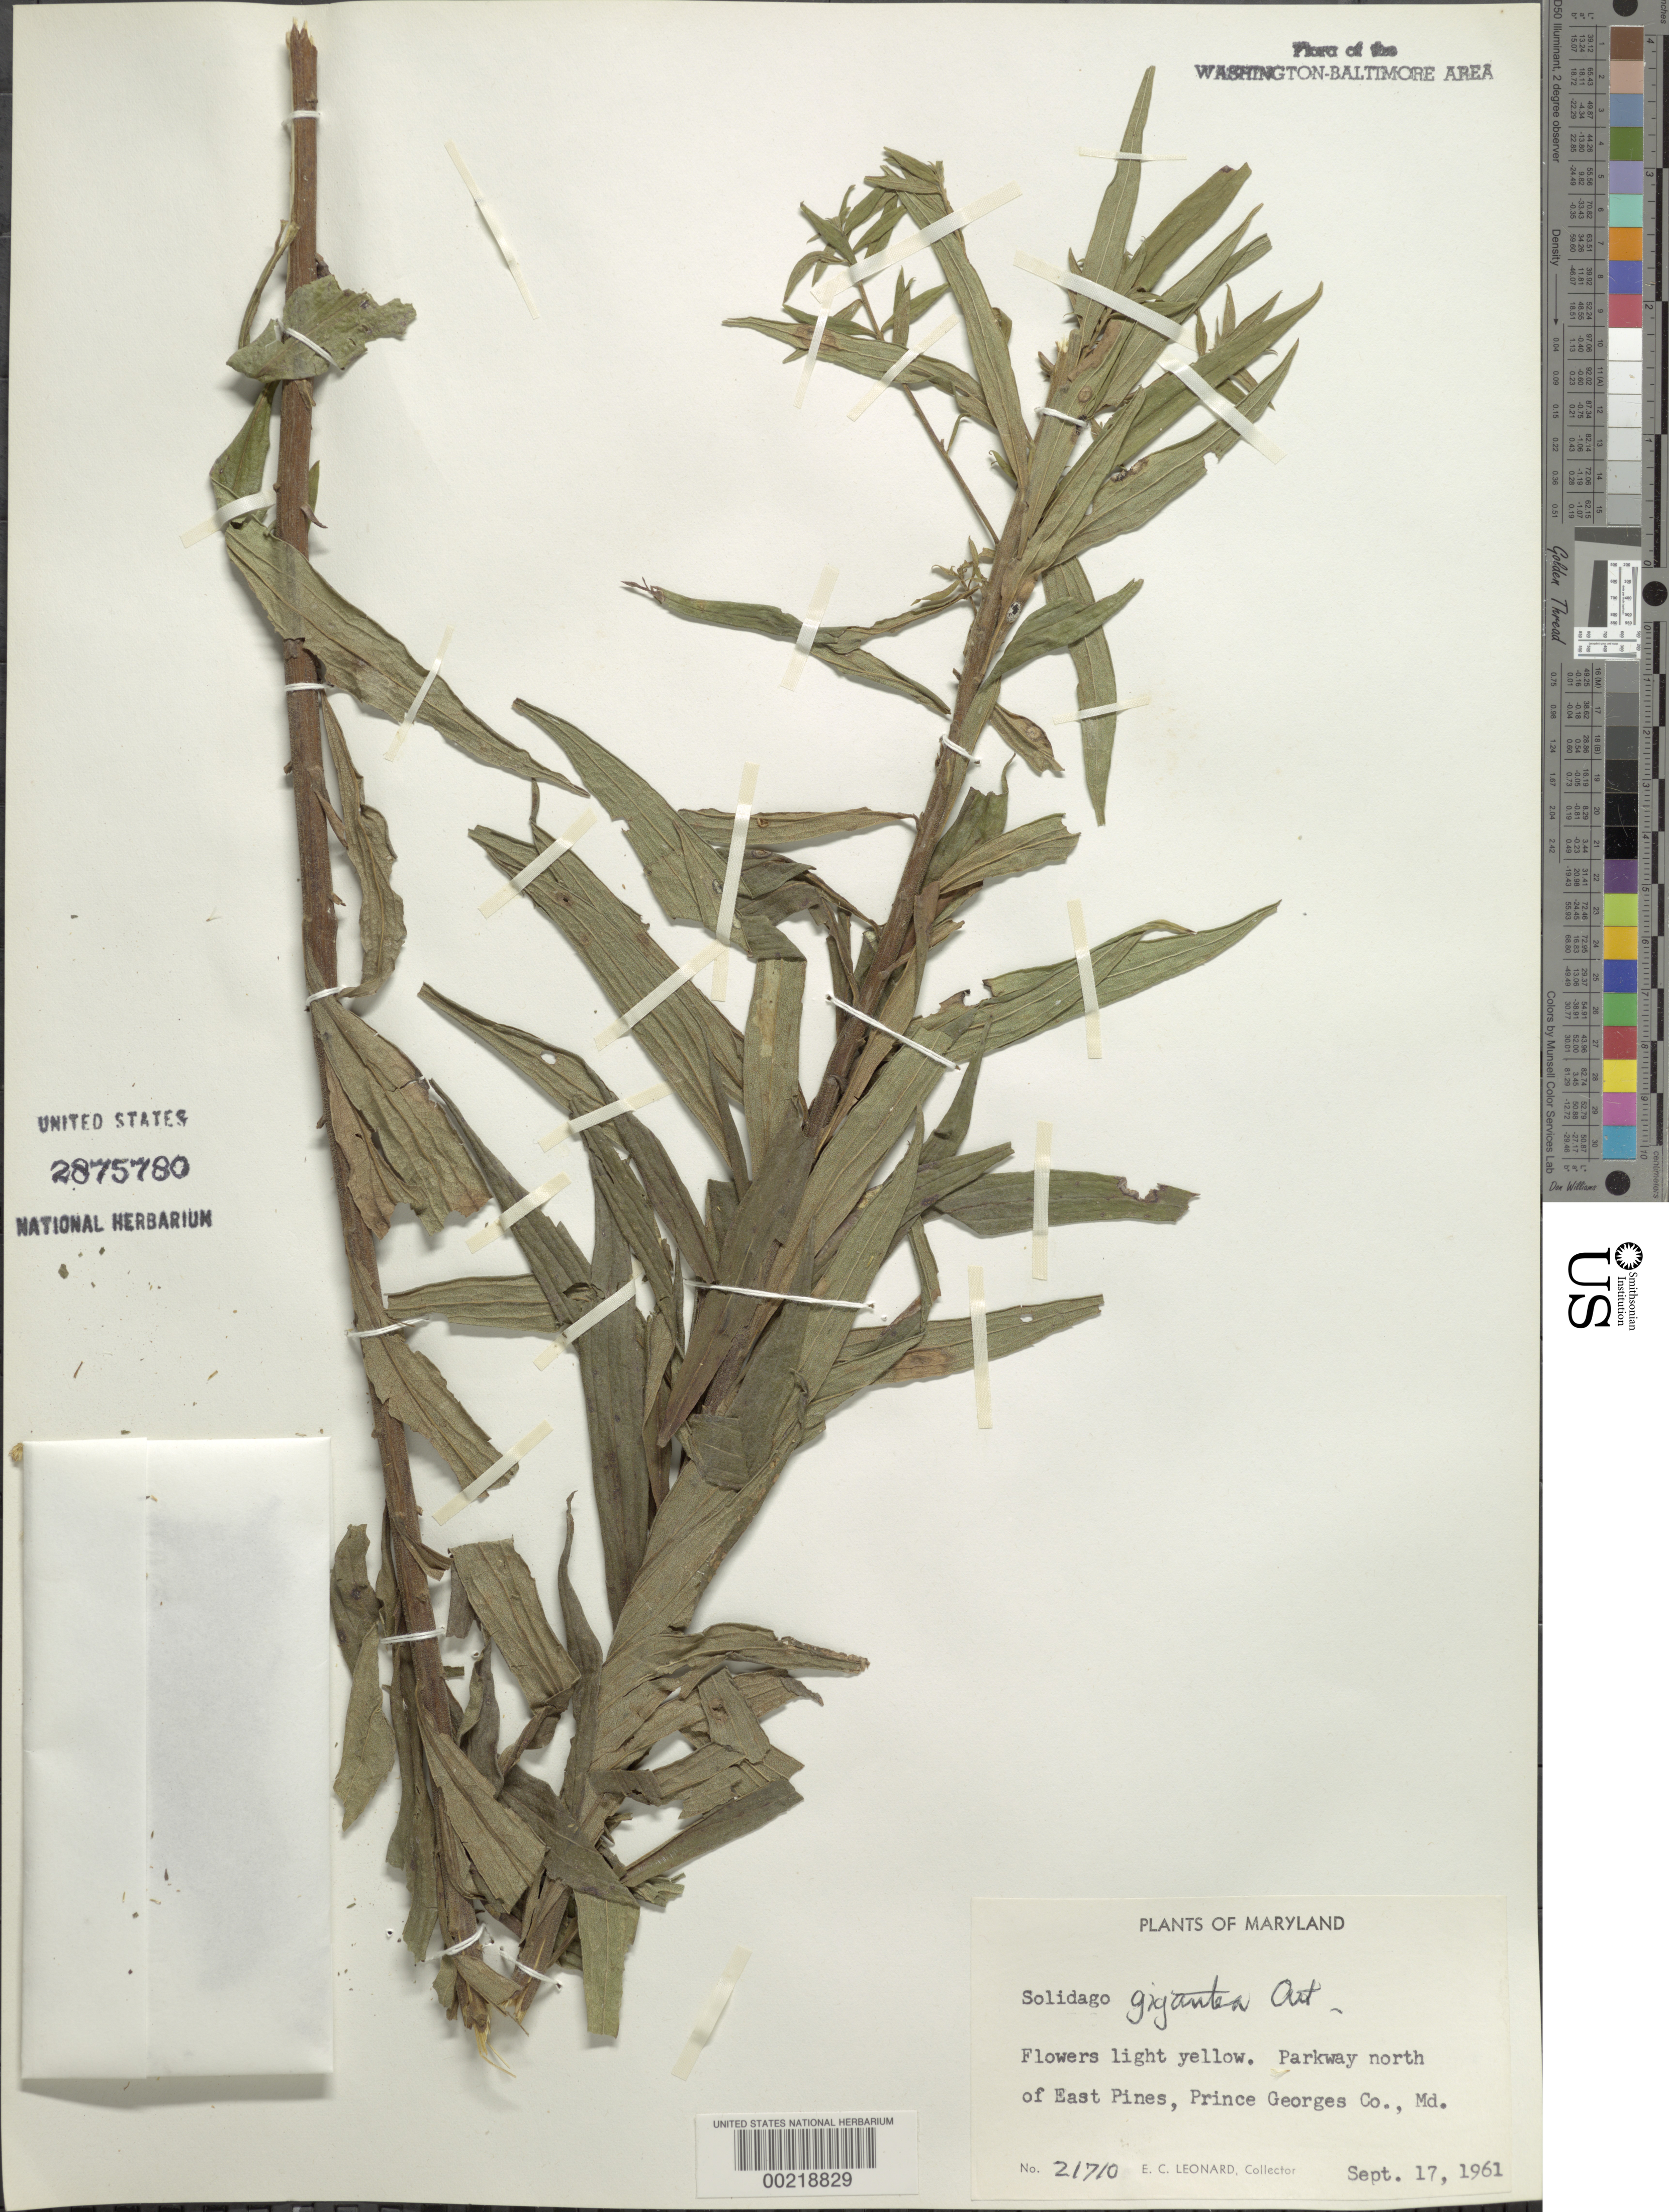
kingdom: Plantae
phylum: Tracheophyta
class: Magnoliopsida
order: Asterales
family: Asteraceae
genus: Solidago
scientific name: Solidago gigantea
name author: Aiton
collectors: E. C. Leonard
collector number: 21710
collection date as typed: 17 Sep 1961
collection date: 1961-09-17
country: United States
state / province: Maryland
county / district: Prince George's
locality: Parkway north of East Pines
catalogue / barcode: US 2875780